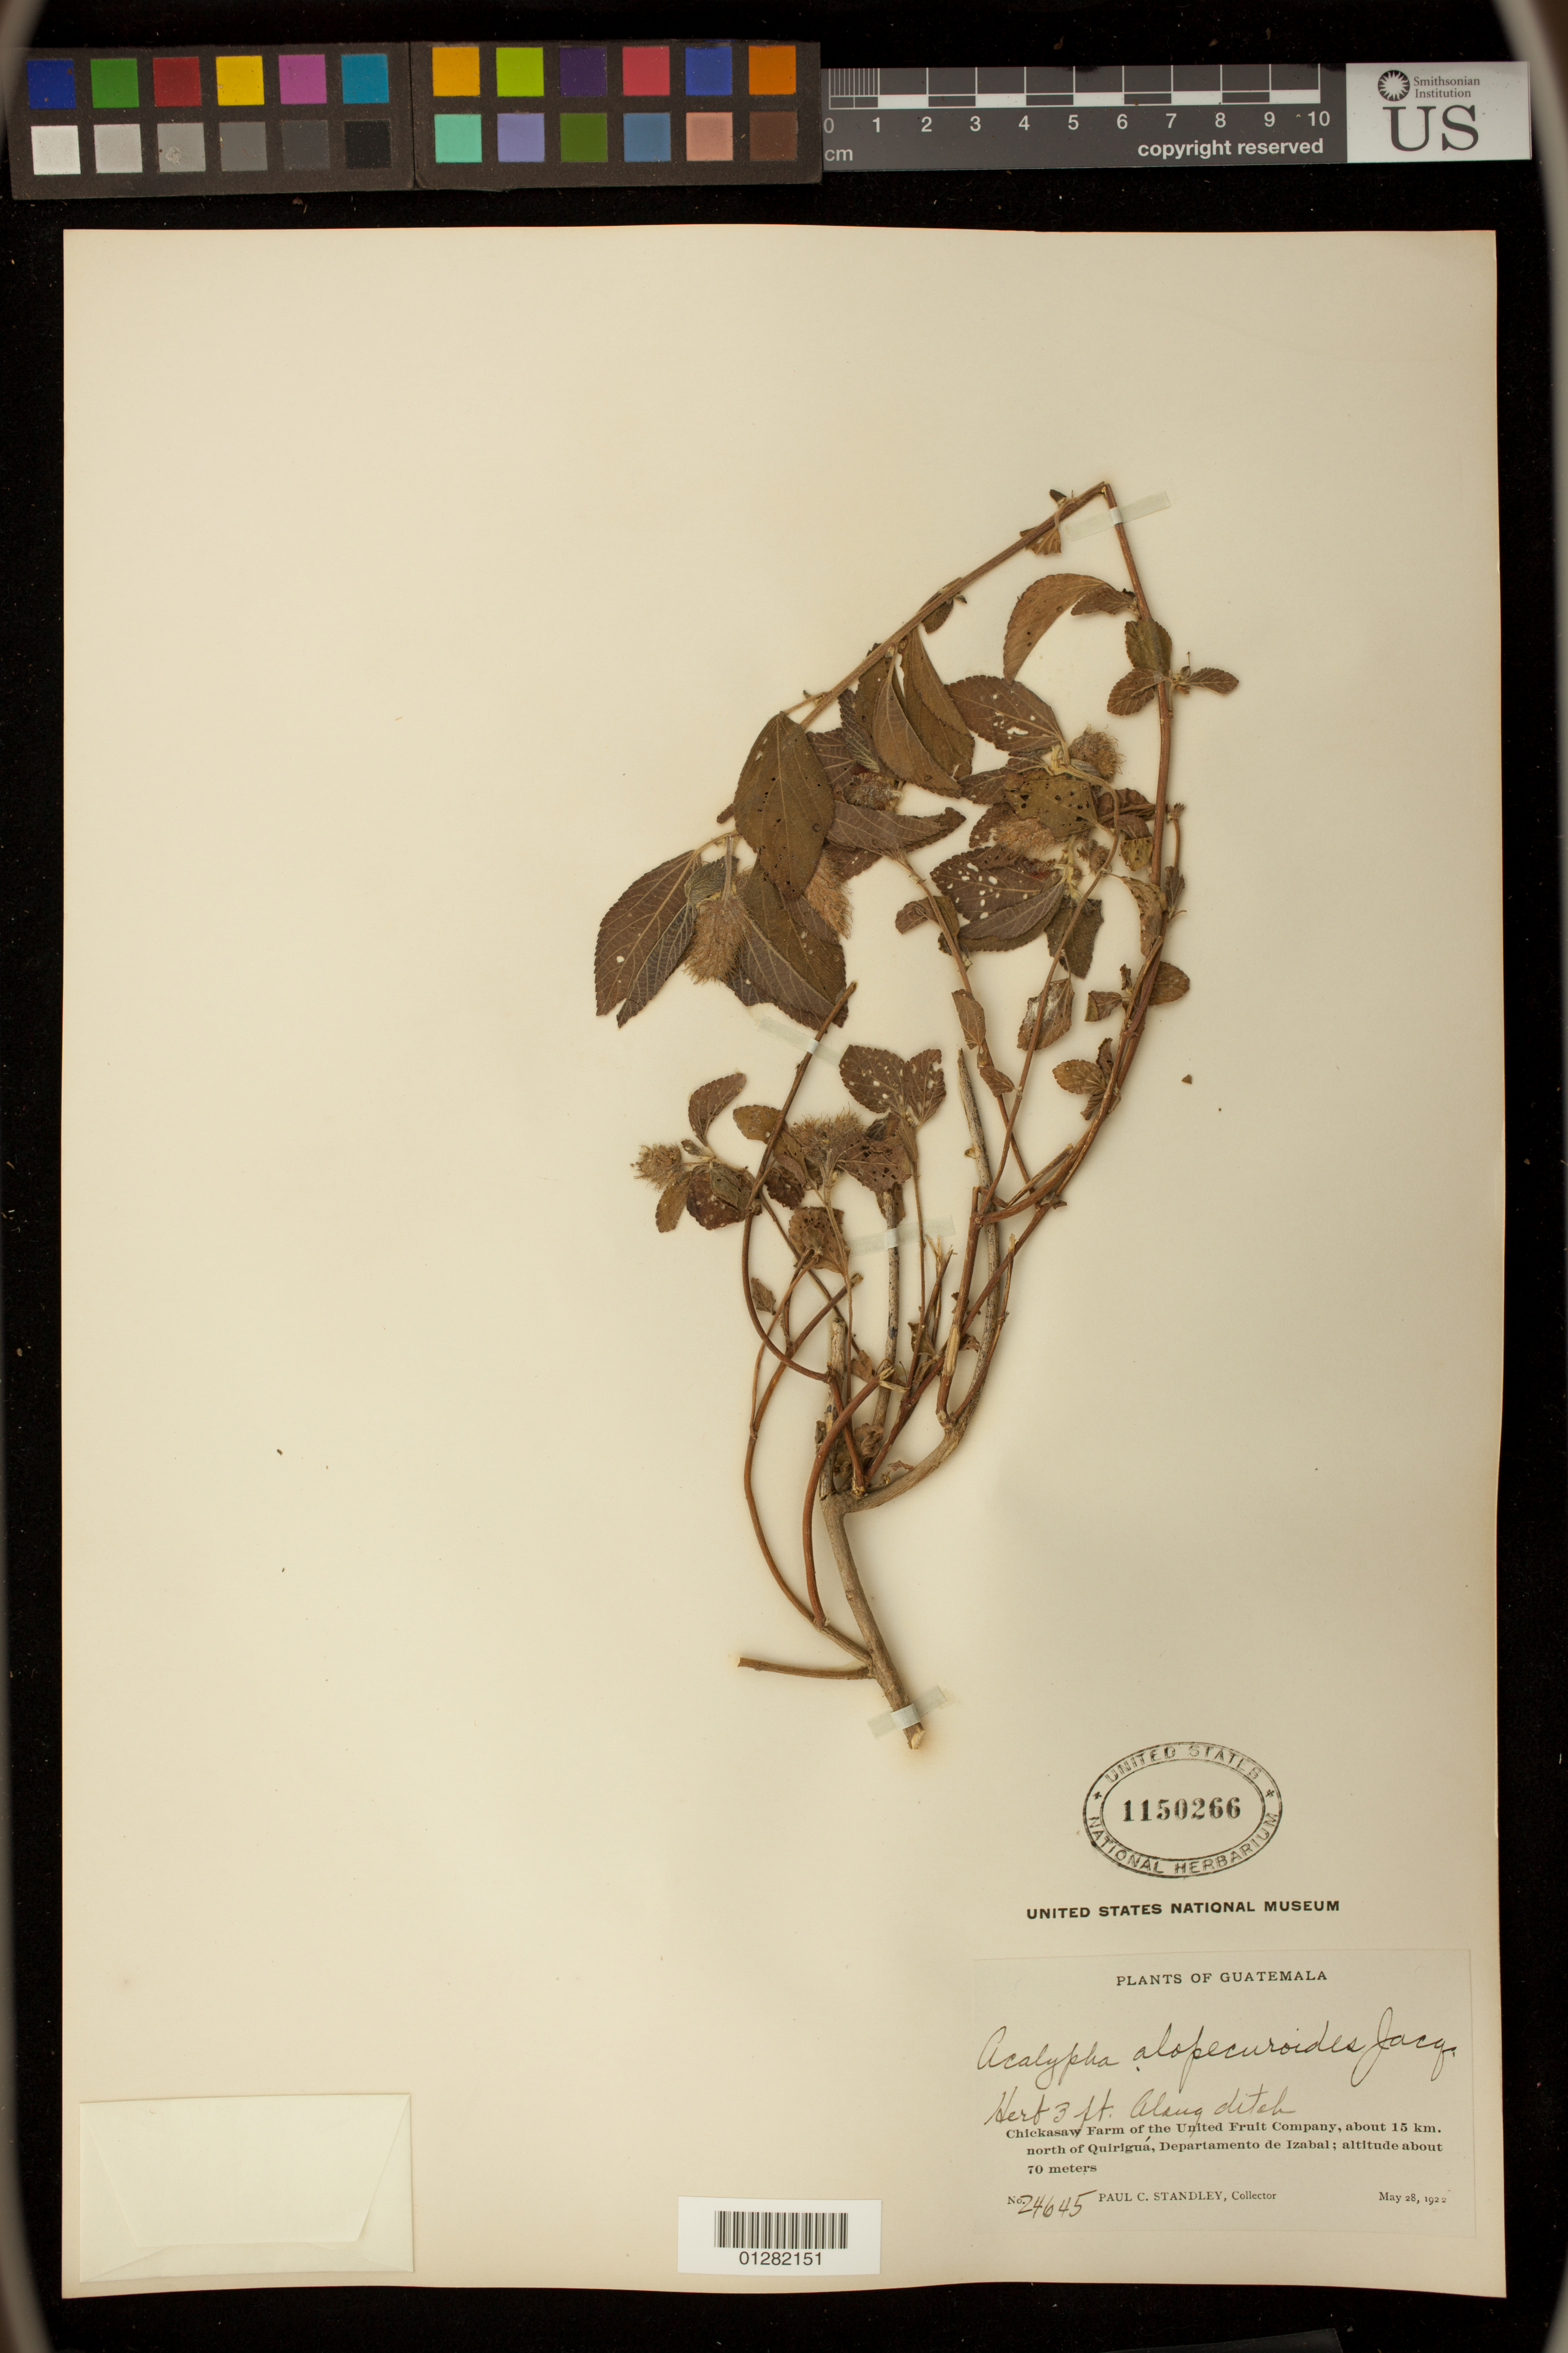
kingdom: Plantae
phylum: Tracheophyta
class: Magnoliopsida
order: Malpighiales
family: Euphorbiaceae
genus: Acalypha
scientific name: Acalypha arvensis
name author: Poepp.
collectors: P. C. Standley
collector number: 24645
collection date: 1922-05-28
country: Guatemala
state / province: Izabal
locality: Chickasaw Farm of the United Fruit Company, about 15 km. north of Quiriguß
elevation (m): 70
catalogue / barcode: US 1150266